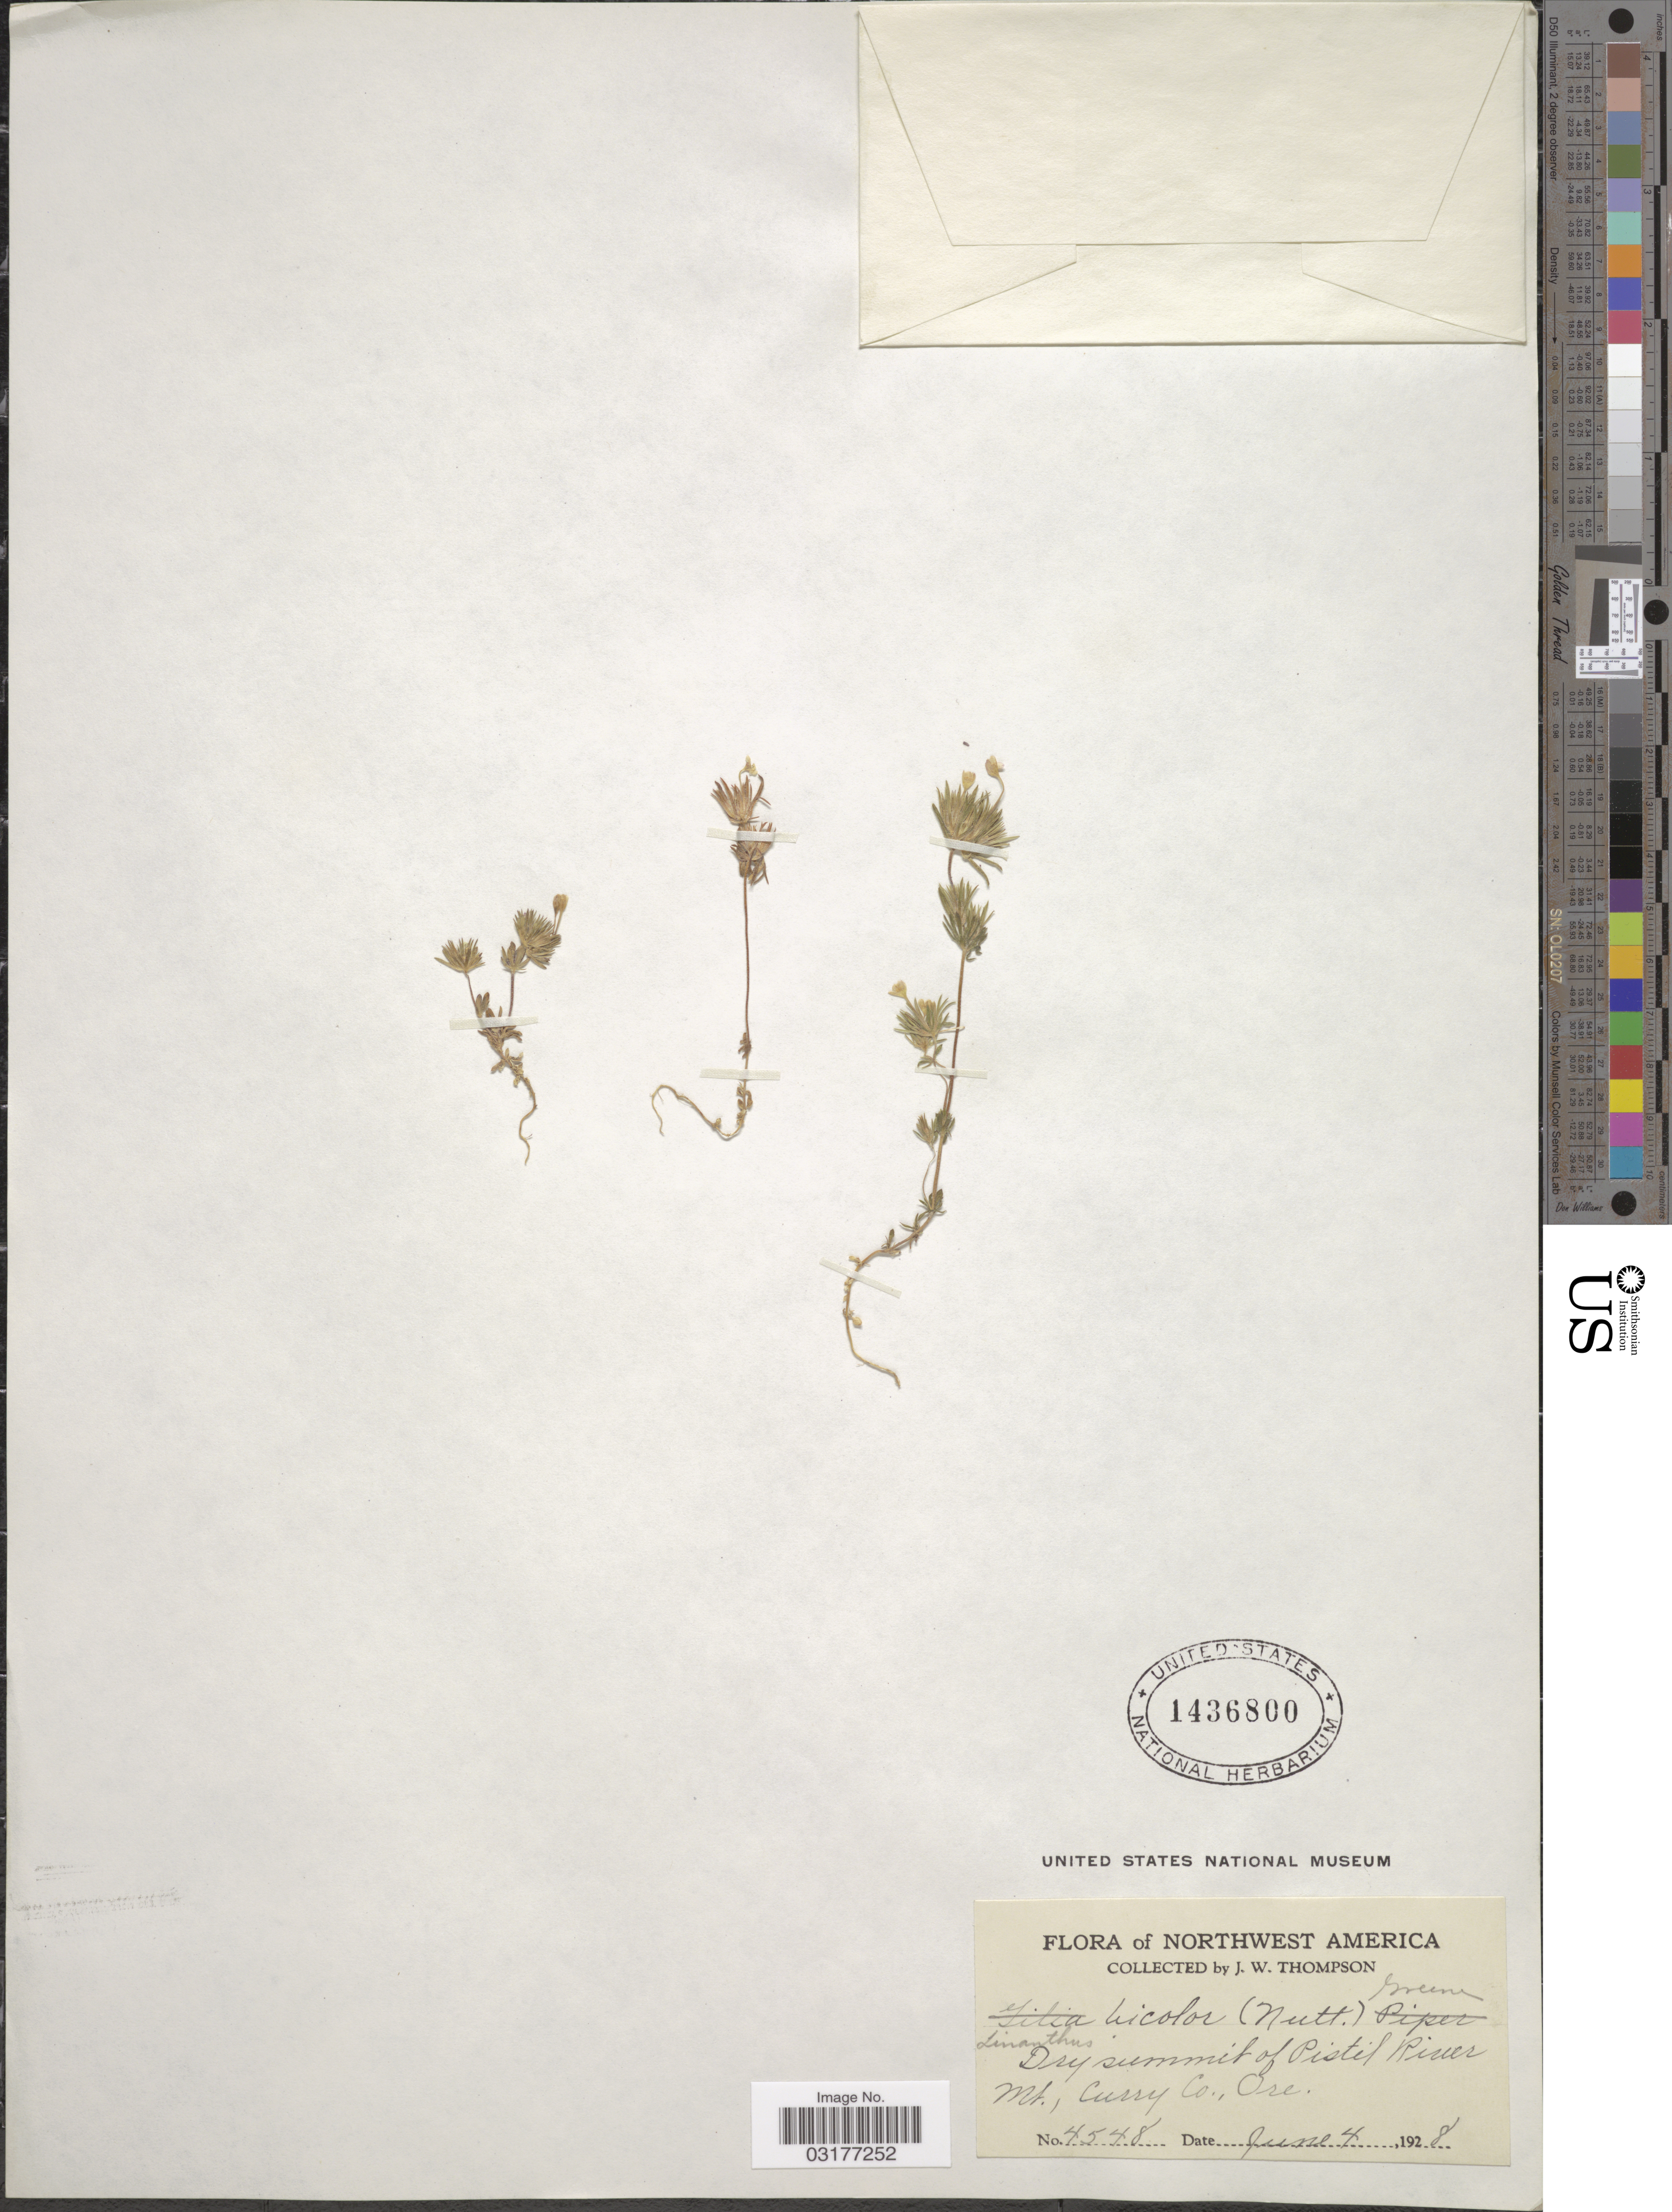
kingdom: Plantae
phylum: Tracheophyta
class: Magnoliopsida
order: Ericales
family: Polemoniaceae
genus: Leptosiphon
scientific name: Leptosiphon bicolor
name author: Nutt.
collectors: J. Thompson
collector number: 4548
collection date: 1928-06-04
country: United States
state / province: Oregon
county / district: Curry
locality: Northwest America. Dry summit of Pistil River Mt., Curry Co., Ore.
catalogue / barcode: US 1436800